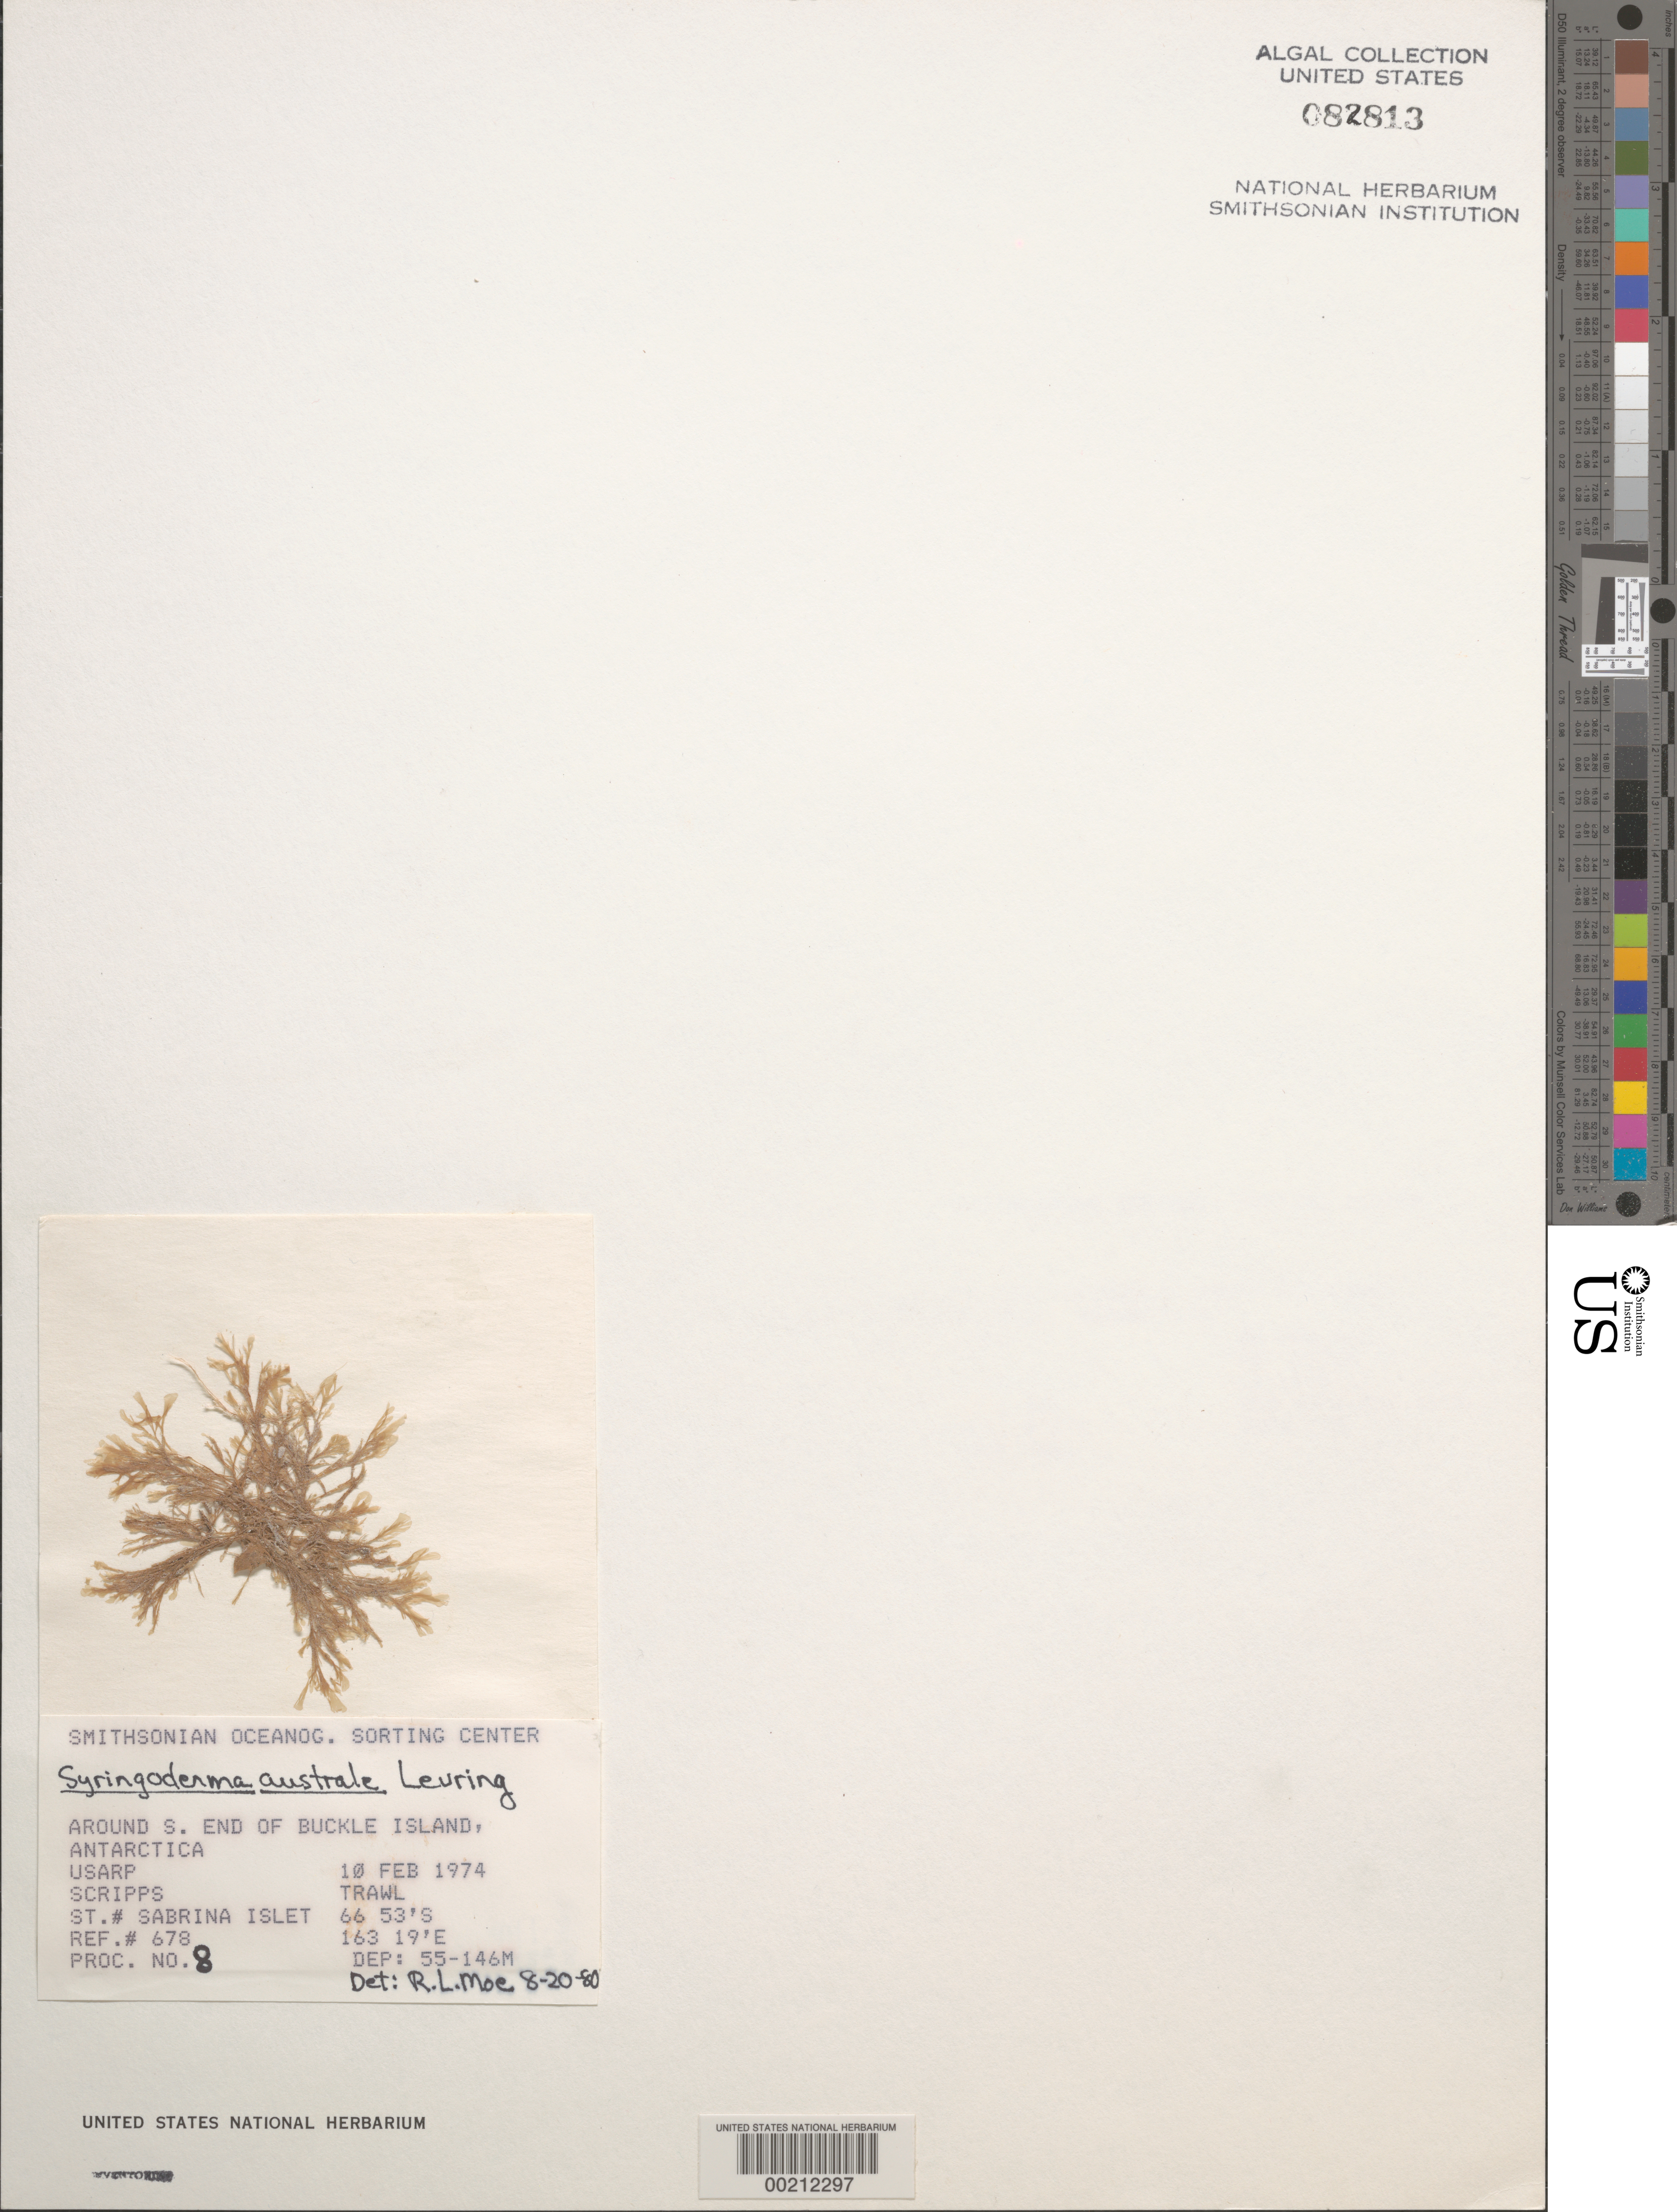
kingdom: Chromista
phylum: Ochrophyta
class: Phaeophyceae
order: Dictyotales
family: Dictyotaceae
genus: Syringoderma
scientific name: Syringoderma australe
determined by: Moe, R. L.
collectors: Scripps Institution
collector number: Station Sabrina Islet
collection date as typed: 10 Feb 1974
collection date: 1974-02-10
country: Antarctica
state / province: Victoria Land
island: Buckle Island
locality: South end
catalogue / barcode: US 82813